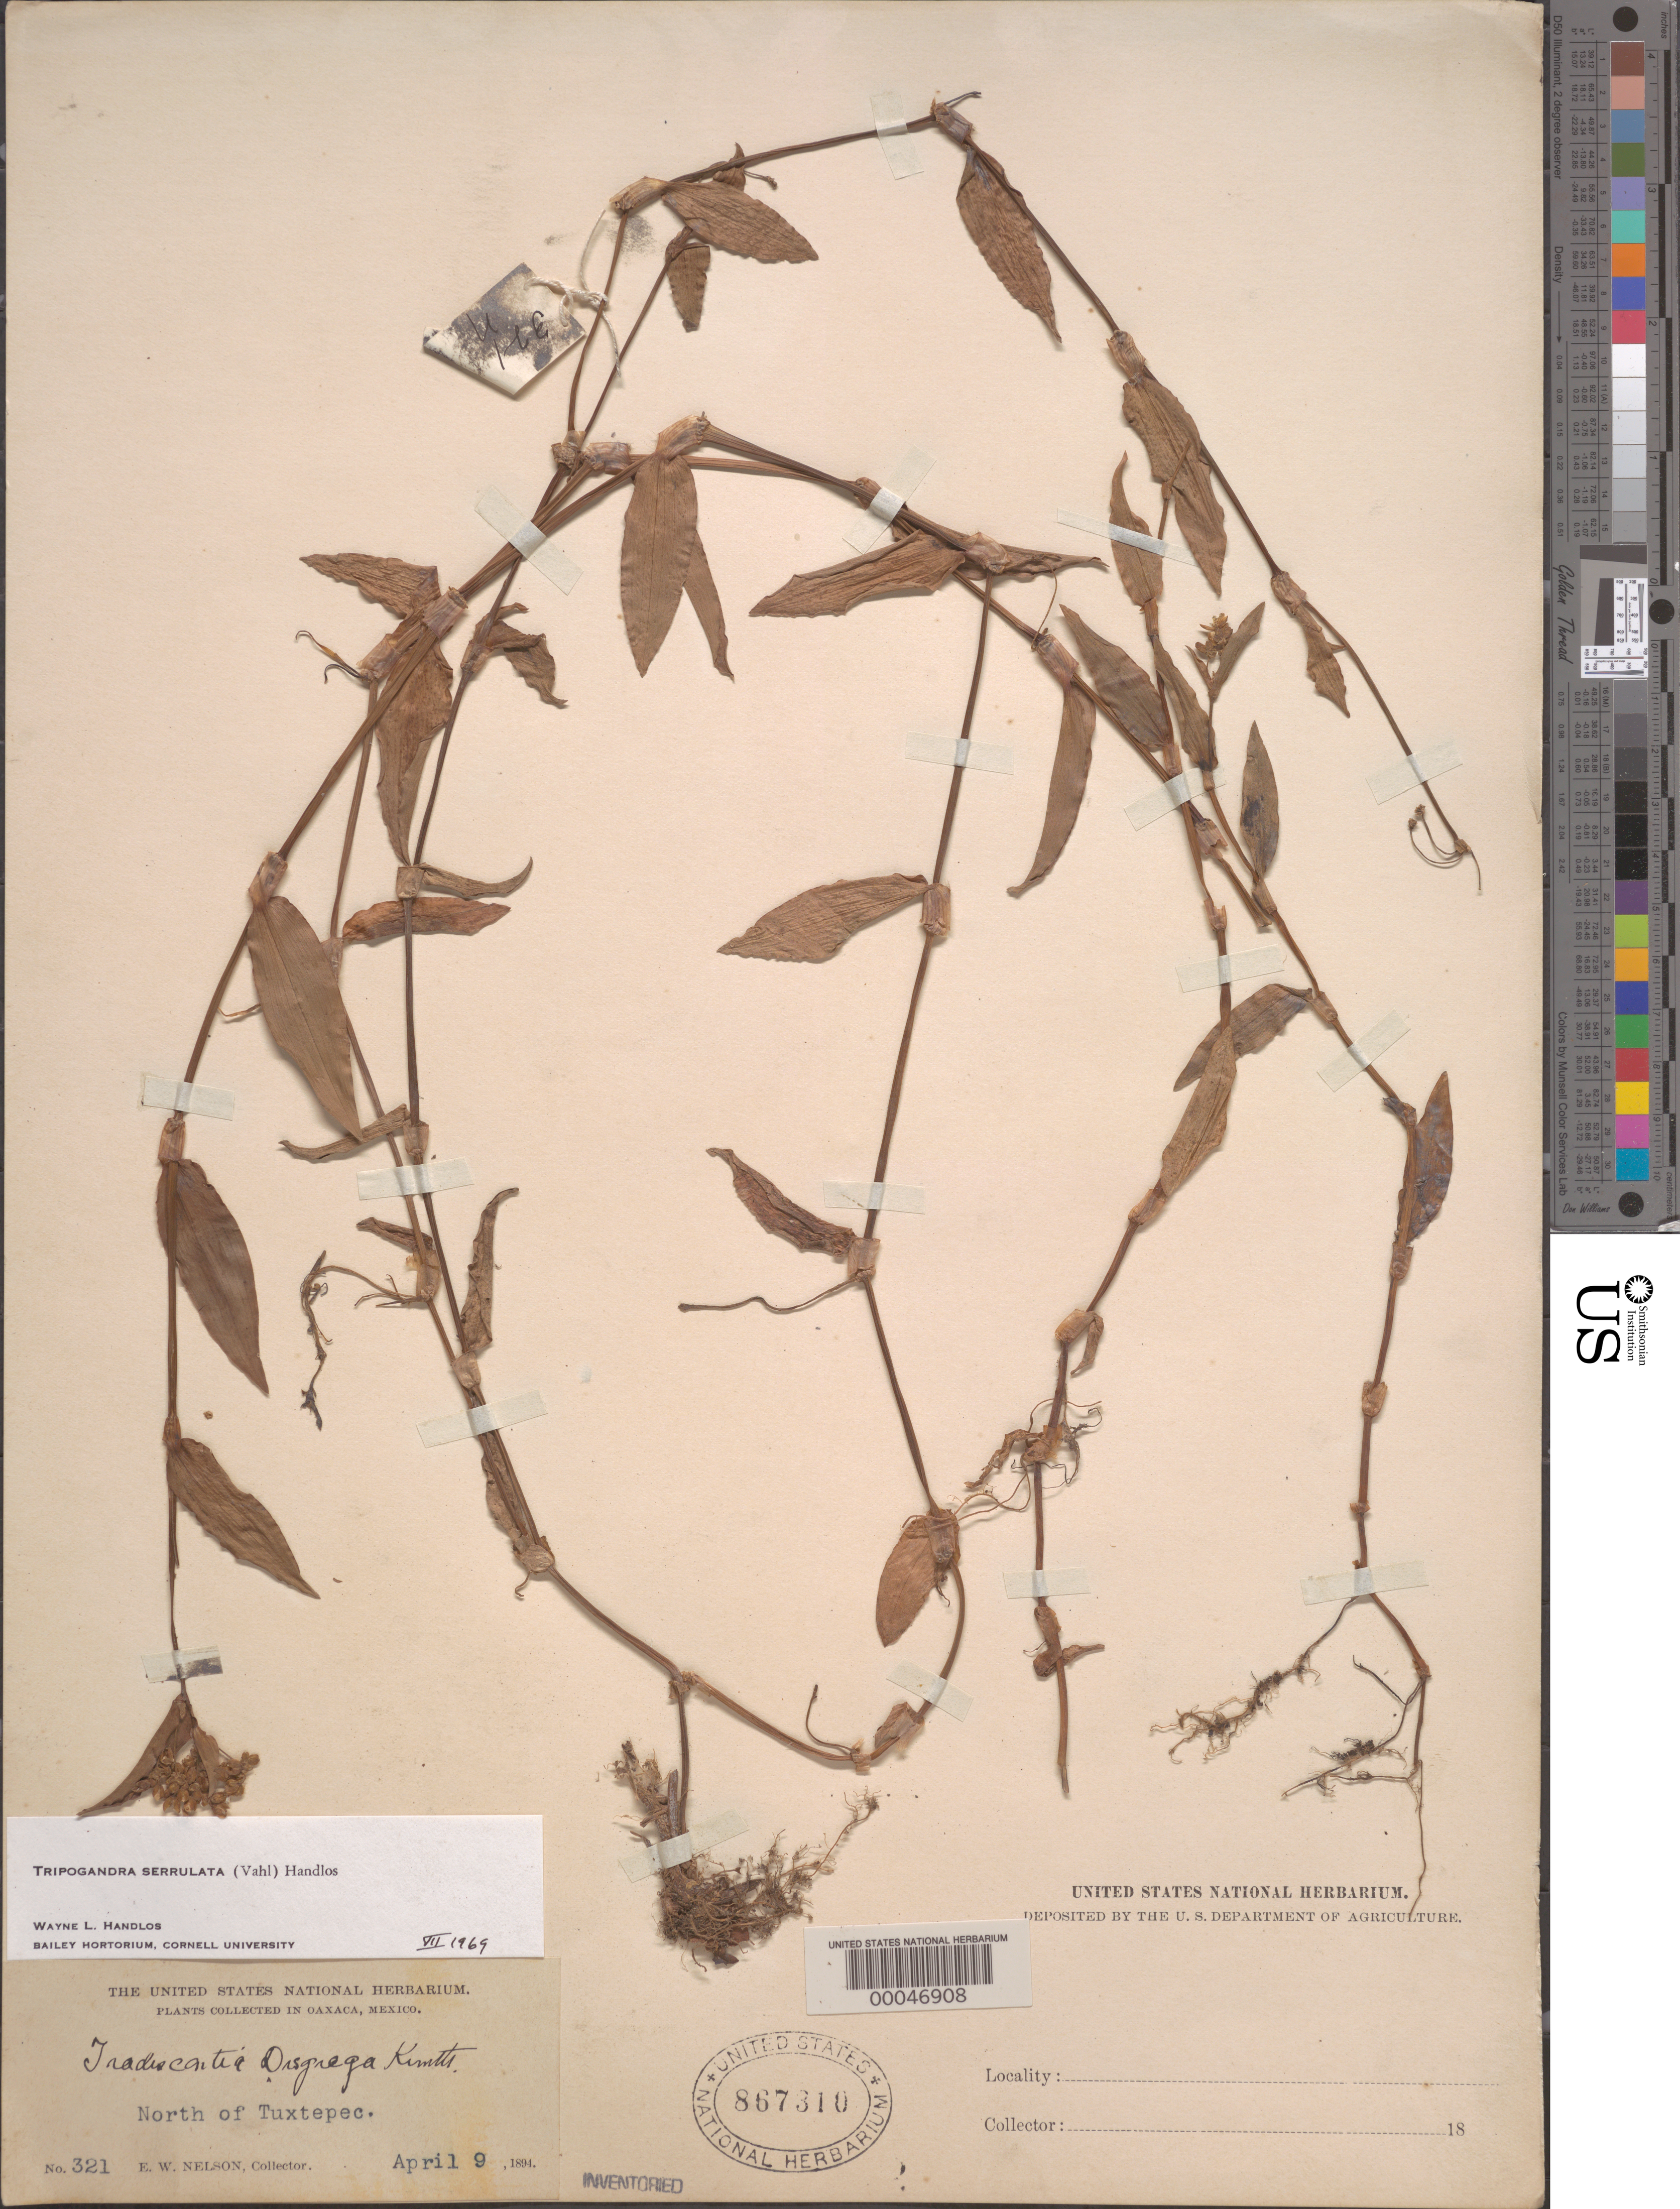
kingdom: Plantae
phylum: Tracheophyta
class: Liliopsida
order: Commelinales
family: Commelinaceae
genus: Tripogandra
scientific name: Tripogandra serrulata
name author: (Vahl) Handlos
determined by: Handlos, W. L.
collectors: E. W. Nelson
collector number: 321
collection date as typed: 09 Apr 1894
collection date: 1894-04-09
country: Mexico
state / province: Oaxaca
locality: N of tuxtepec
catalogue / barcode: US 867310